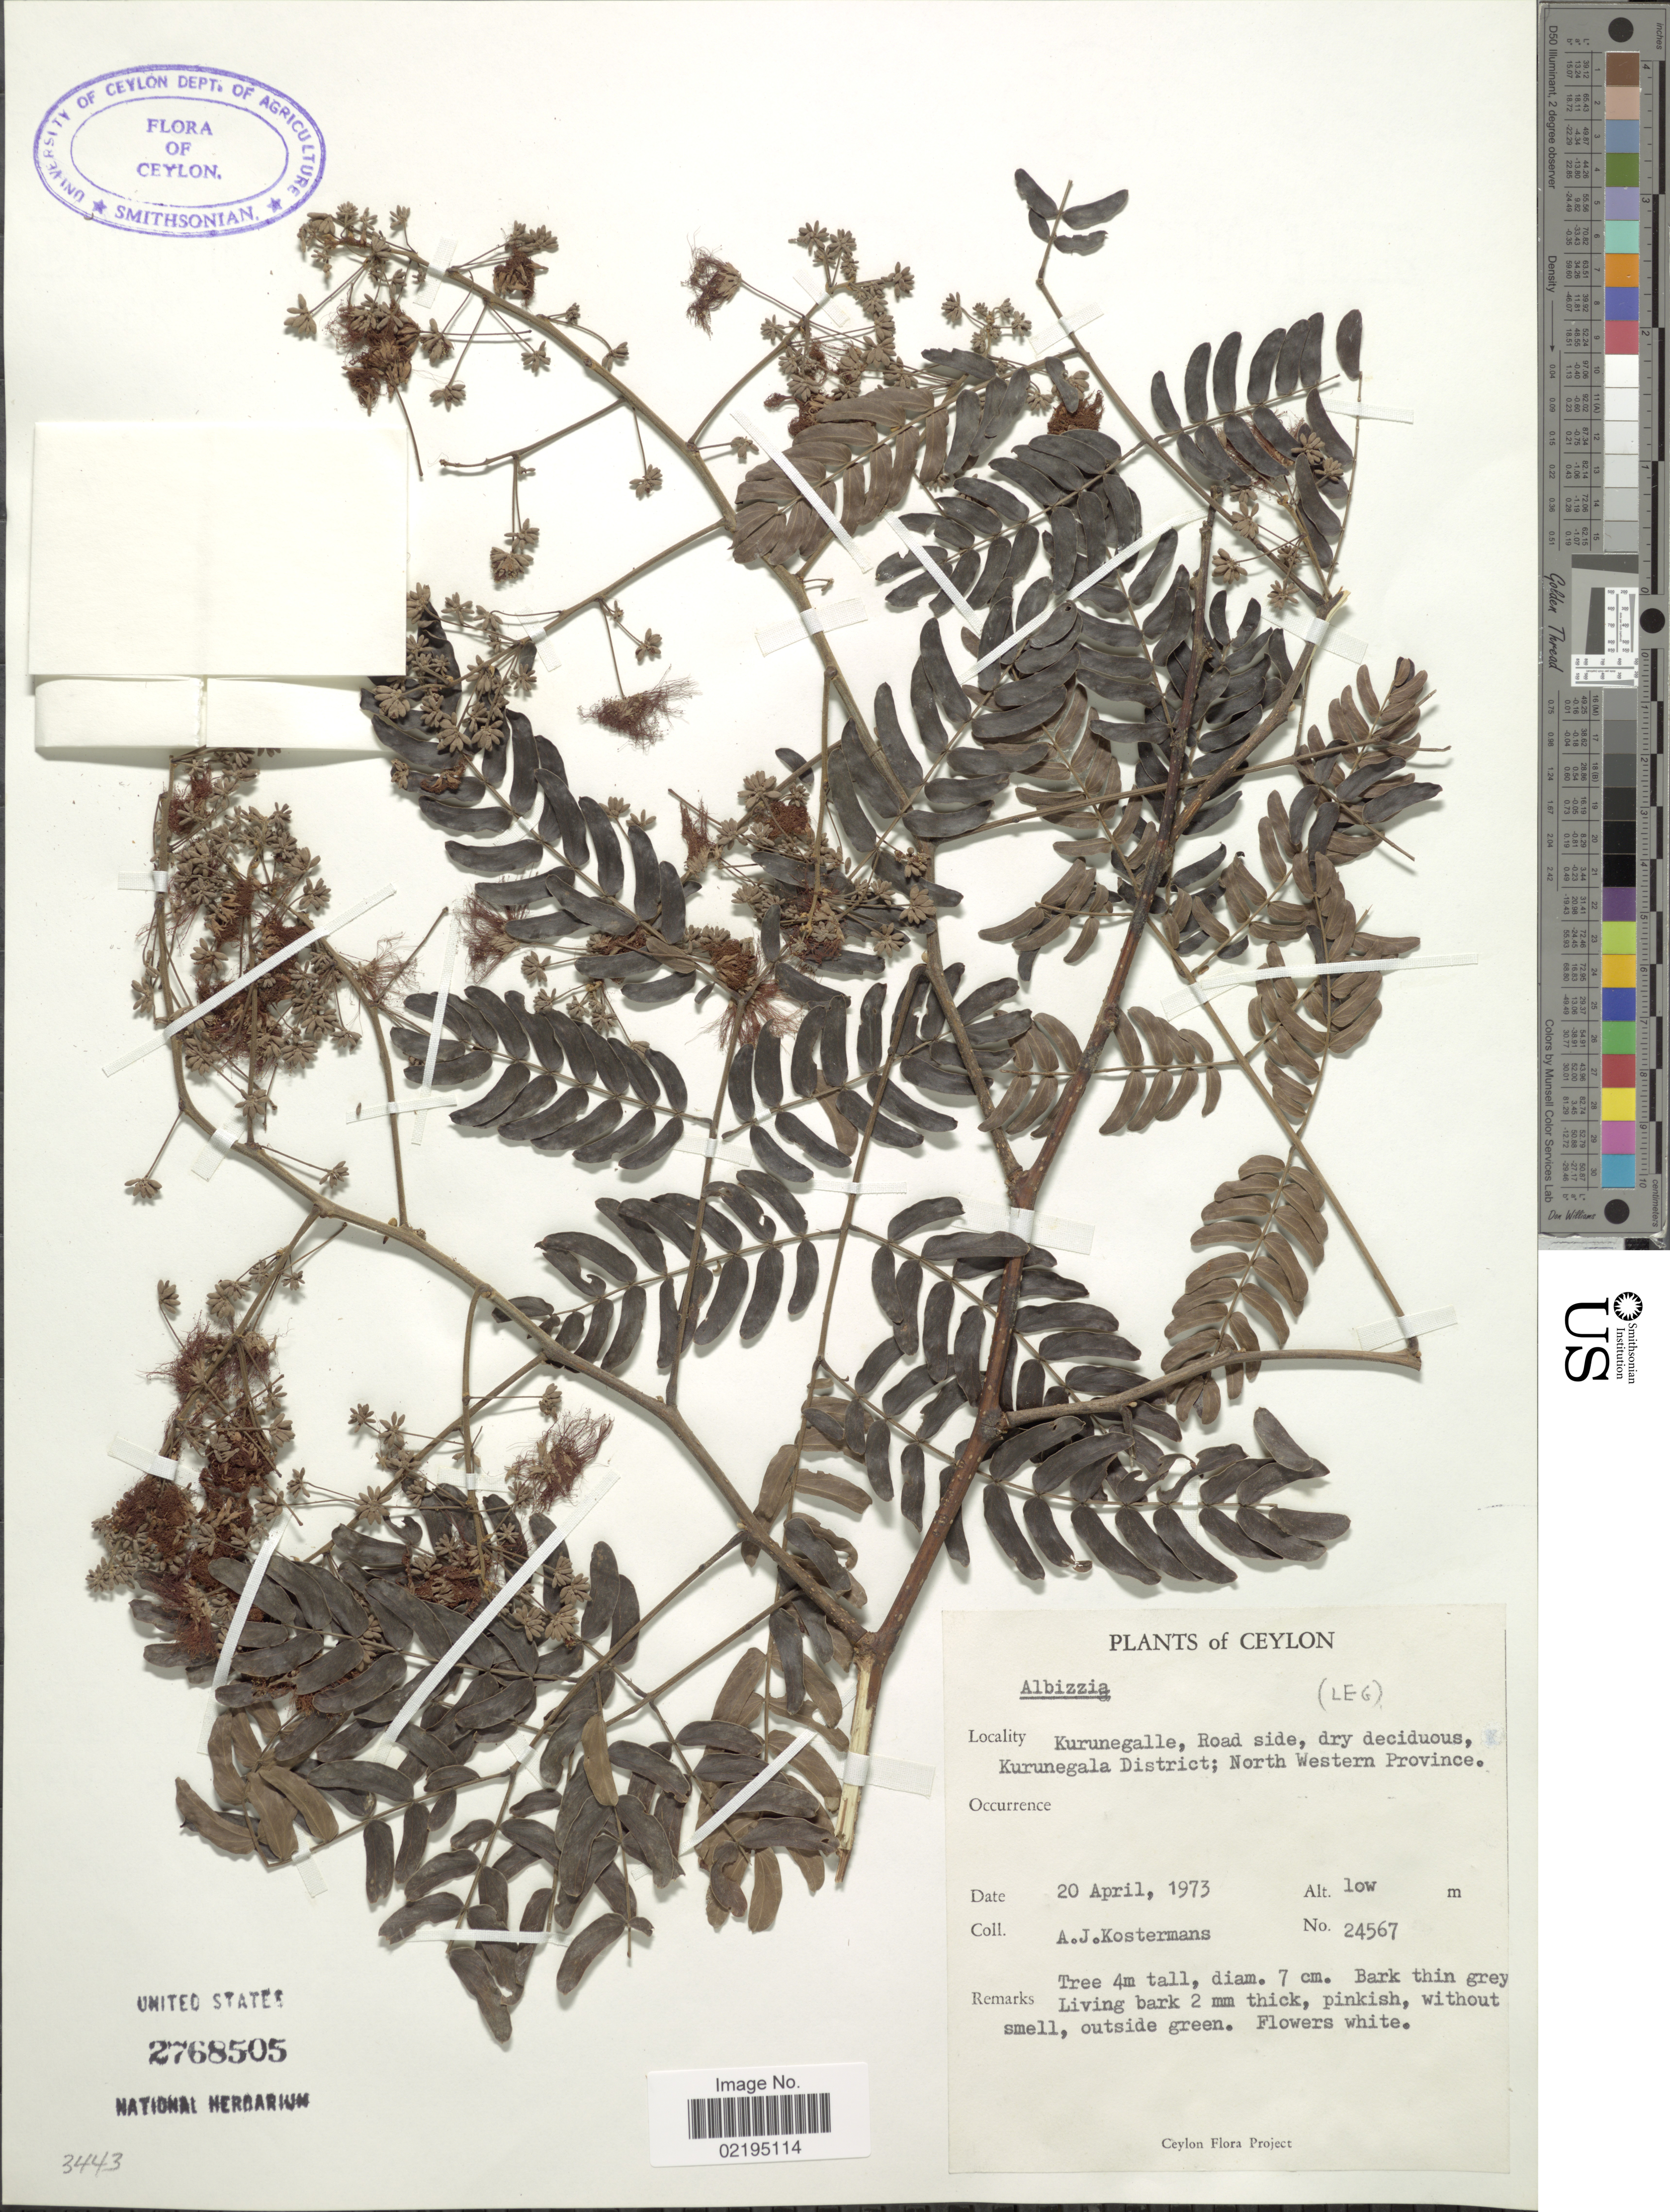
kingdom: Plantae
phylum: Tracheophyta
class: Magnoliopsida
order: Fabales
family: Fabaceae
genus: Albizia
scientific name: Albizia sp.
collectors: A. J. G. Kostermans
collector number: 24567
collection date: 1973-04-20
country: Sri Lanka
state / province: North Western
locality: Ceylon, Kurunegalle, Road side, dry deciduous, Kurunegala District.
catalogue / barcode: US 2768505